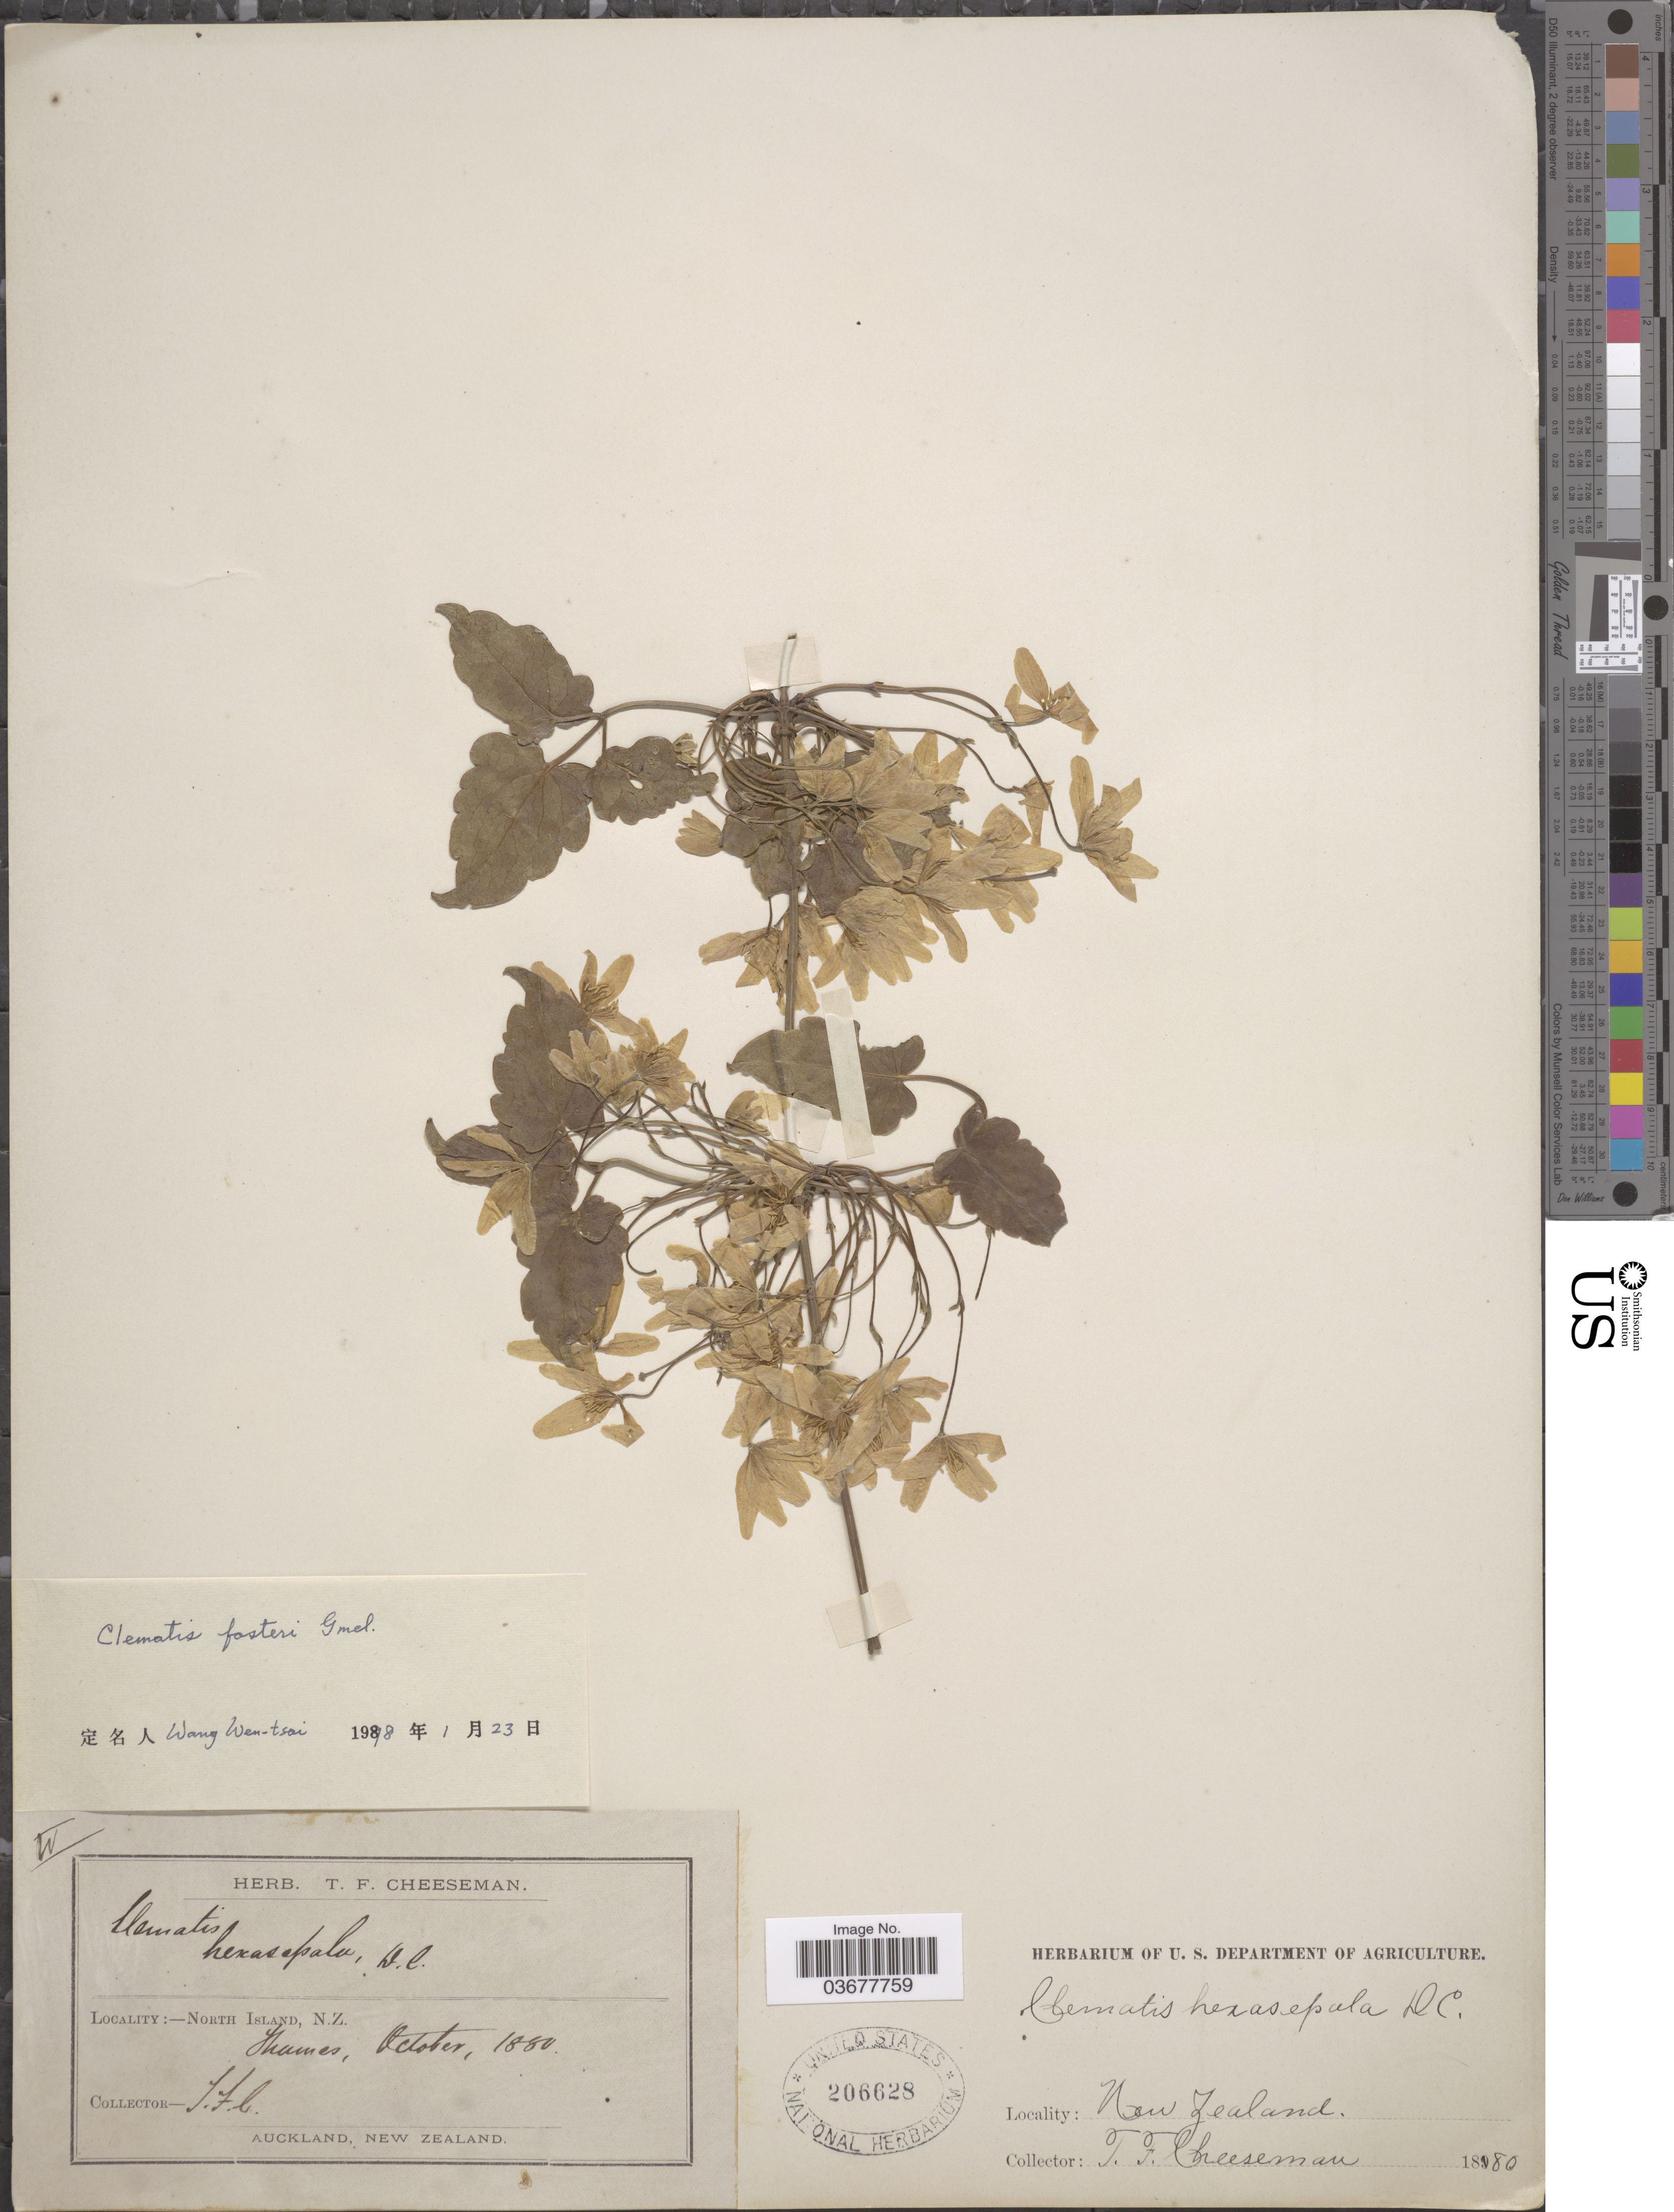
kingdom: Plantae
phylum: Tracheophyta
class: Magnoliopsida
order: Ranunculales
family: Ranunculaceae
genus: Clematis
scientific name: Clematis forsteri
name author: J.F. Gmel.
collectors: T. F. Cheeseman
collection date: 1880-10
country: New Zealand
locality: North Island, N.Z. Thames.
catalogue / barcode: US 206628